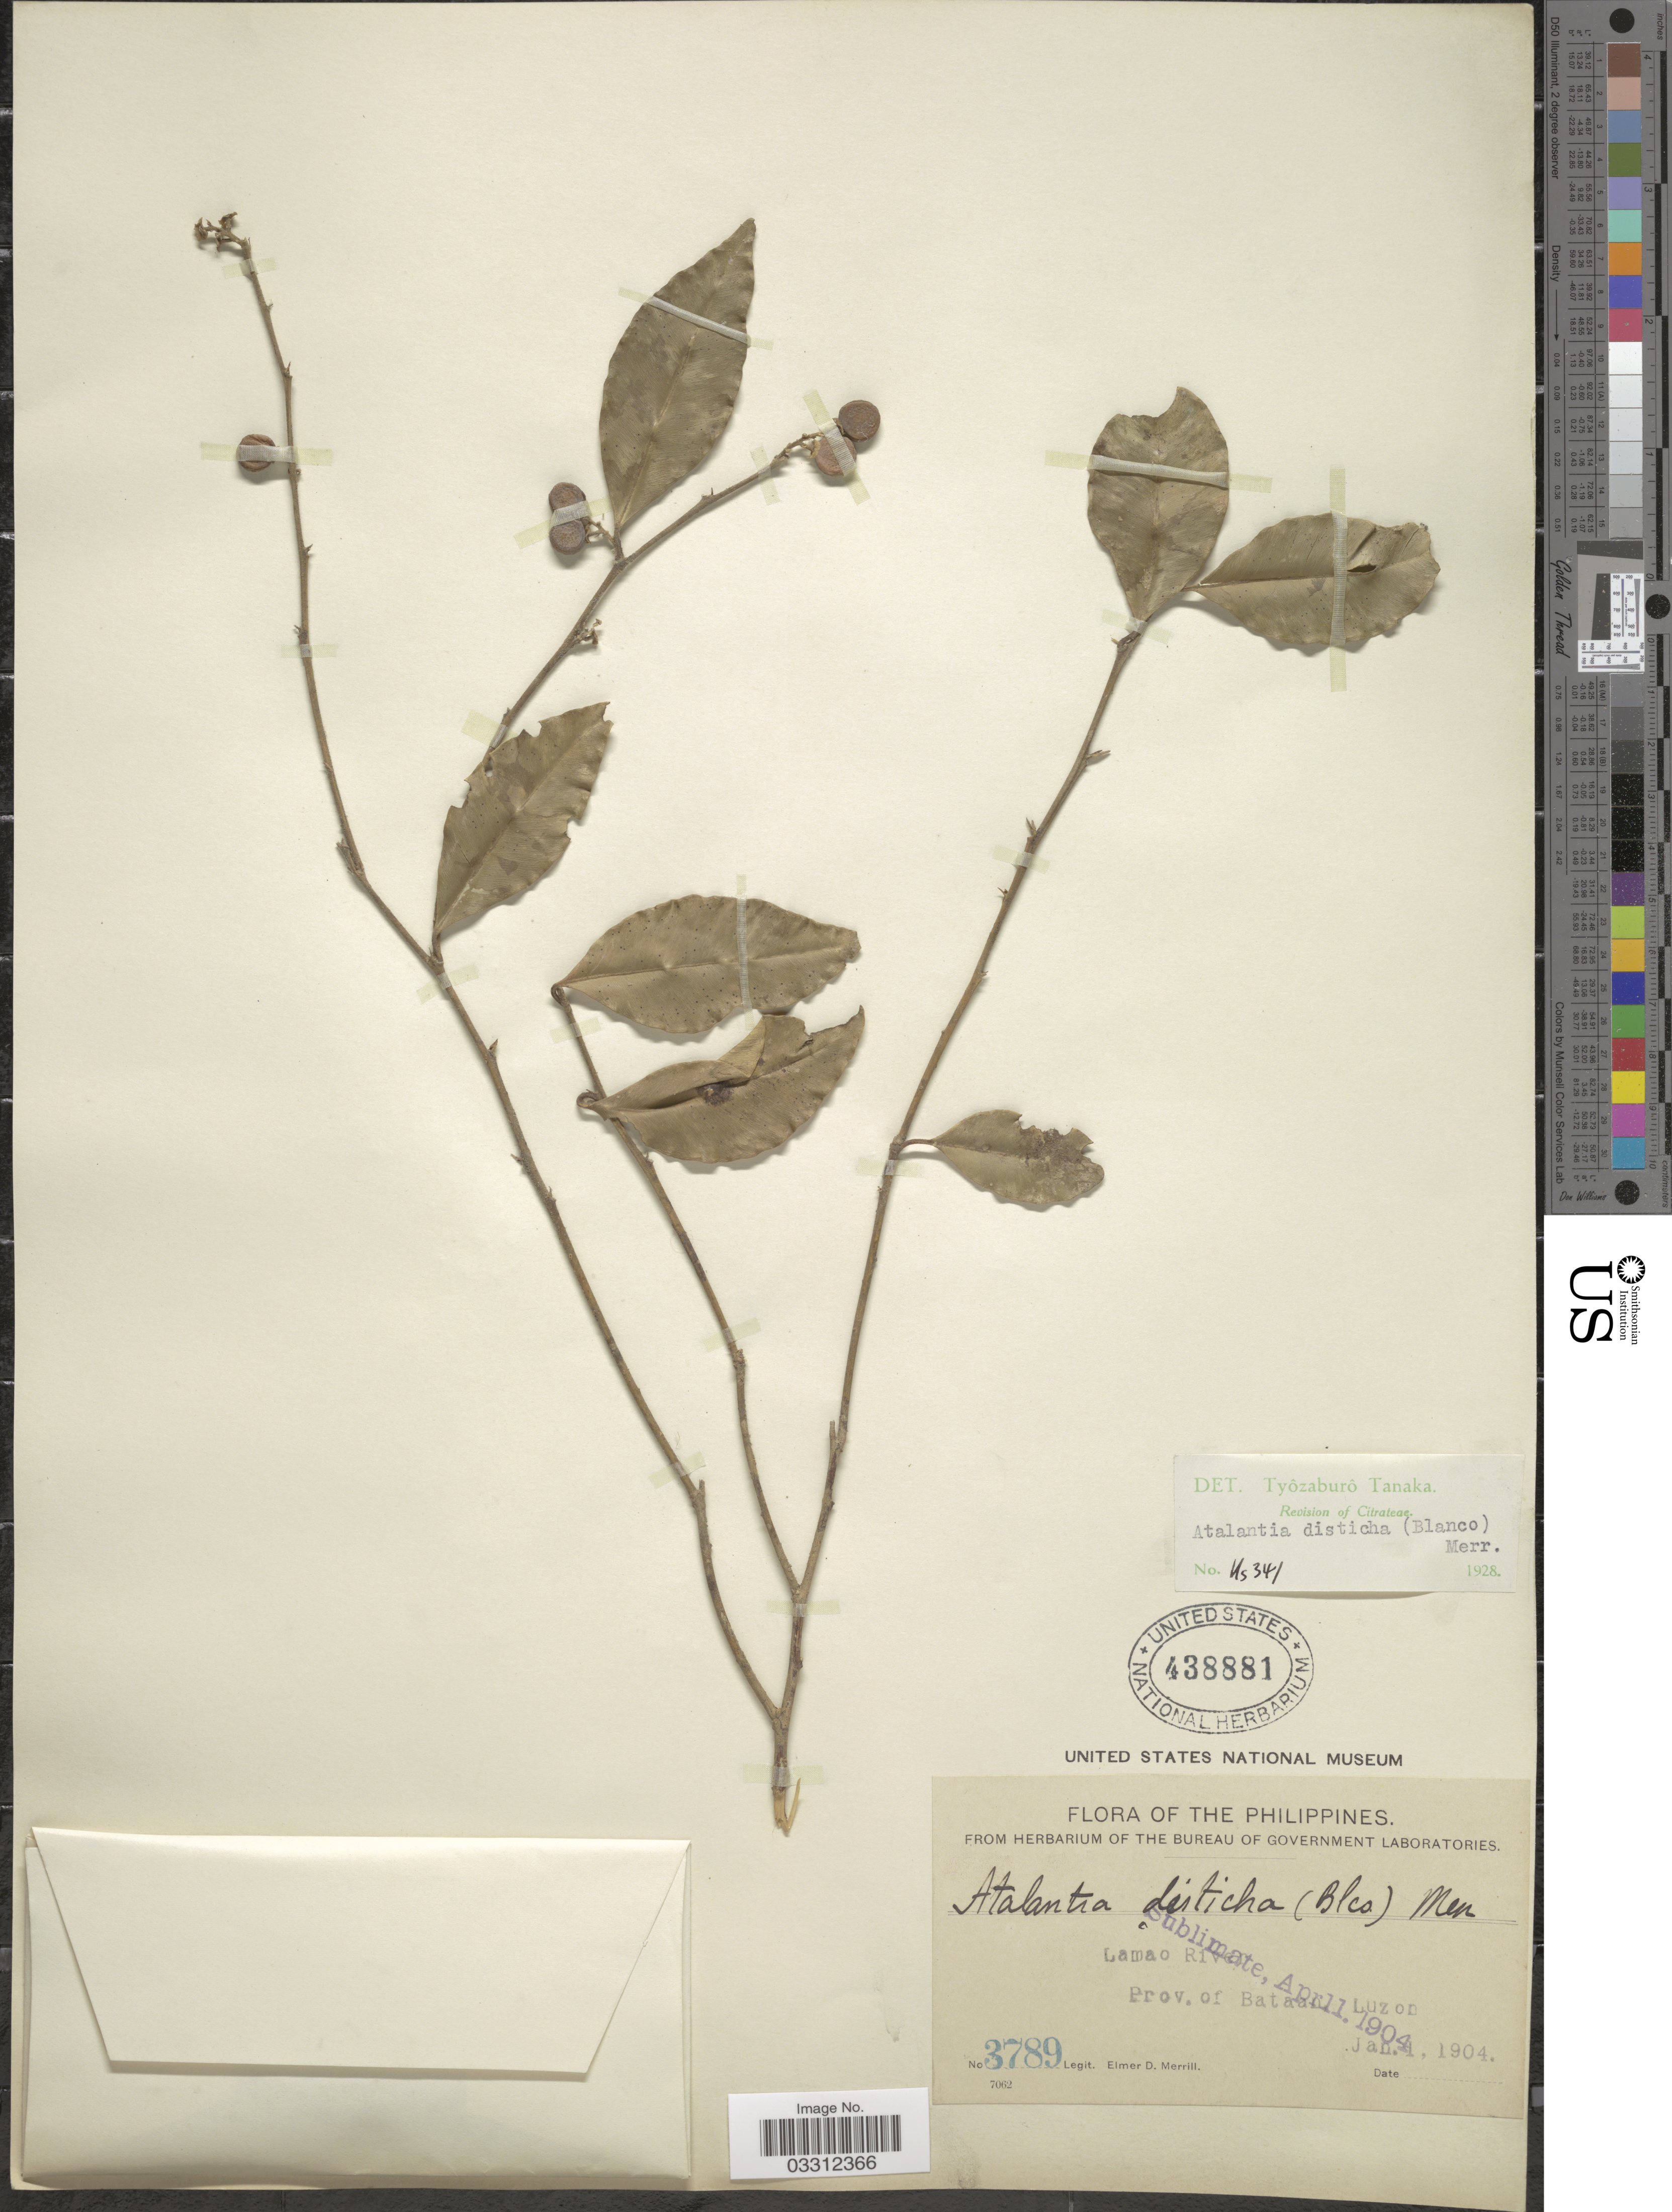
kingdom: Plantae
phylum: Tracheophyta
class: Magnoliopsida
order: Sapindales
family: Rutaceae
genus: Atalantia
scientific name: Atalantia racemosa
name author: Wight ex Hook.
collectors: E. D. Merrill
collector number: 3789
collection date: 1904-01-01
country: Philippines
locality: Lamao River, Prov. of Bataan.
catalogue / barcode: US 438881